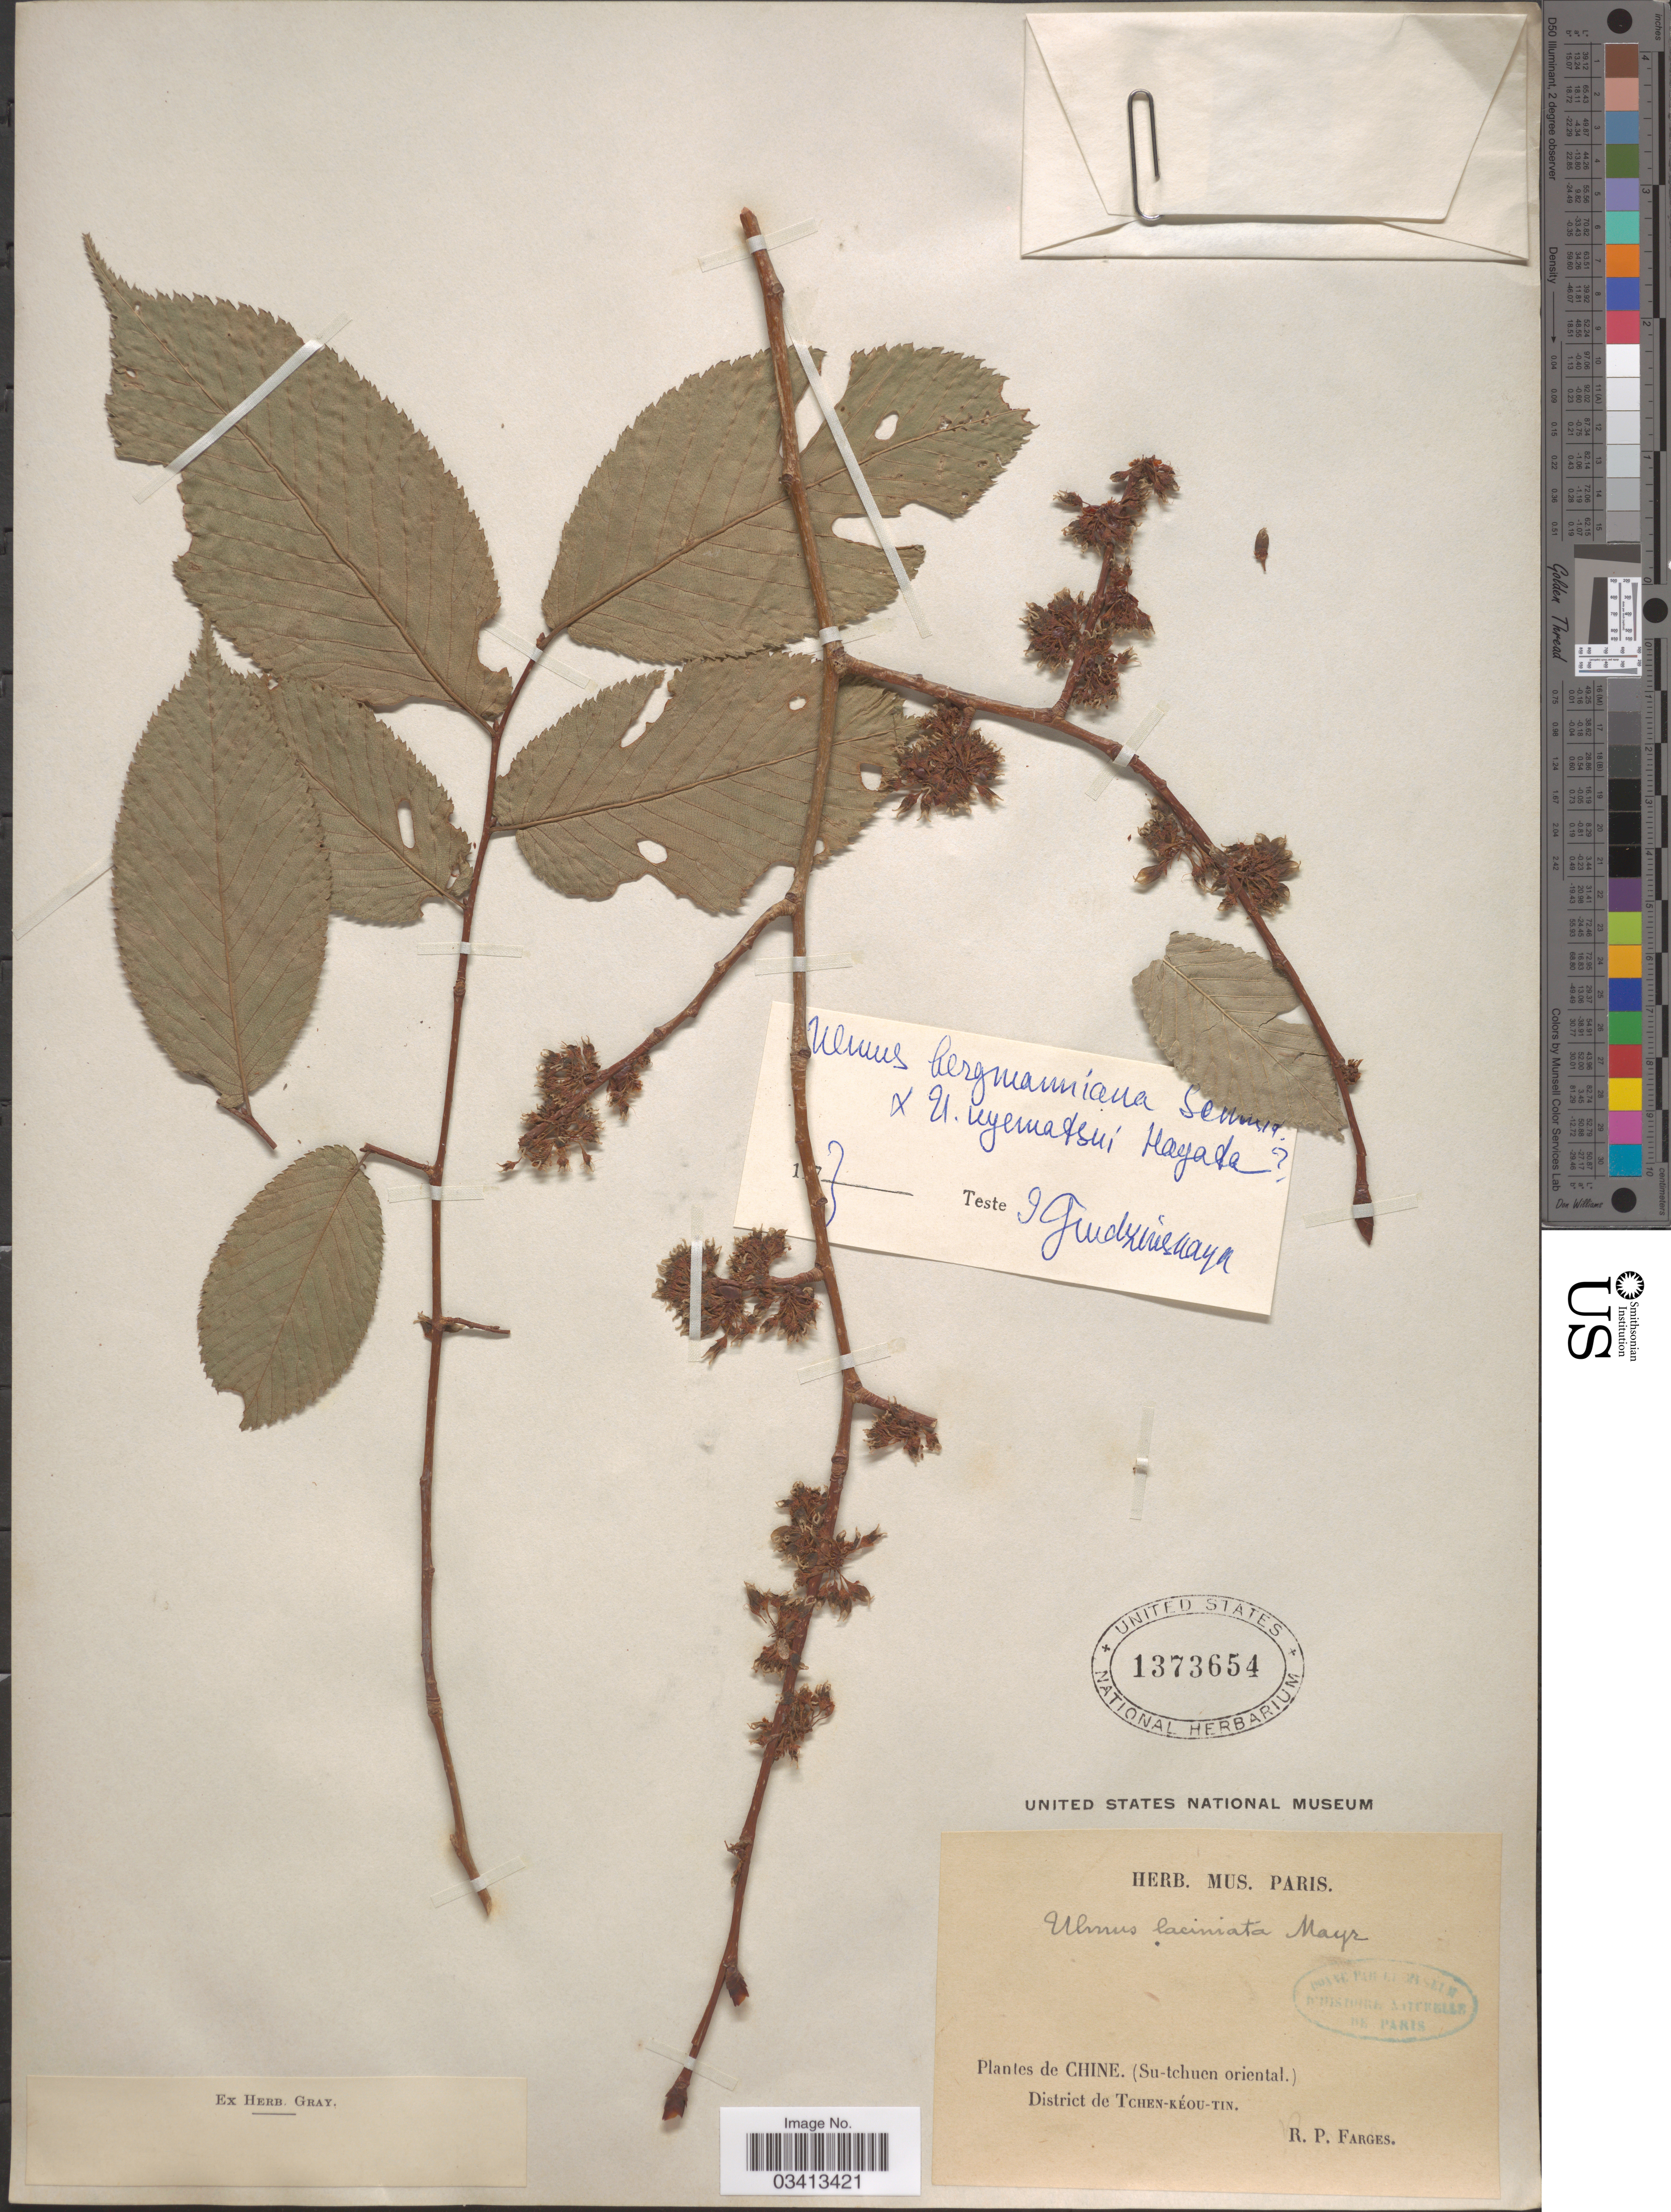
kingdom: Plantae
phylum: Tracheophyta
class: Magnoliopsida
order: Rosales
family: Ulmaceae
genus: Ulmus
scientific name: Ulmus bergmanniana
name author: C.K. Schneid.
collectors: R. Farges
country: China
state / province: Sichuan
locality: (Su-tchuen oriental.) District de Tchen-Kéou-Tin.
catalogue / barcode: US 1373654